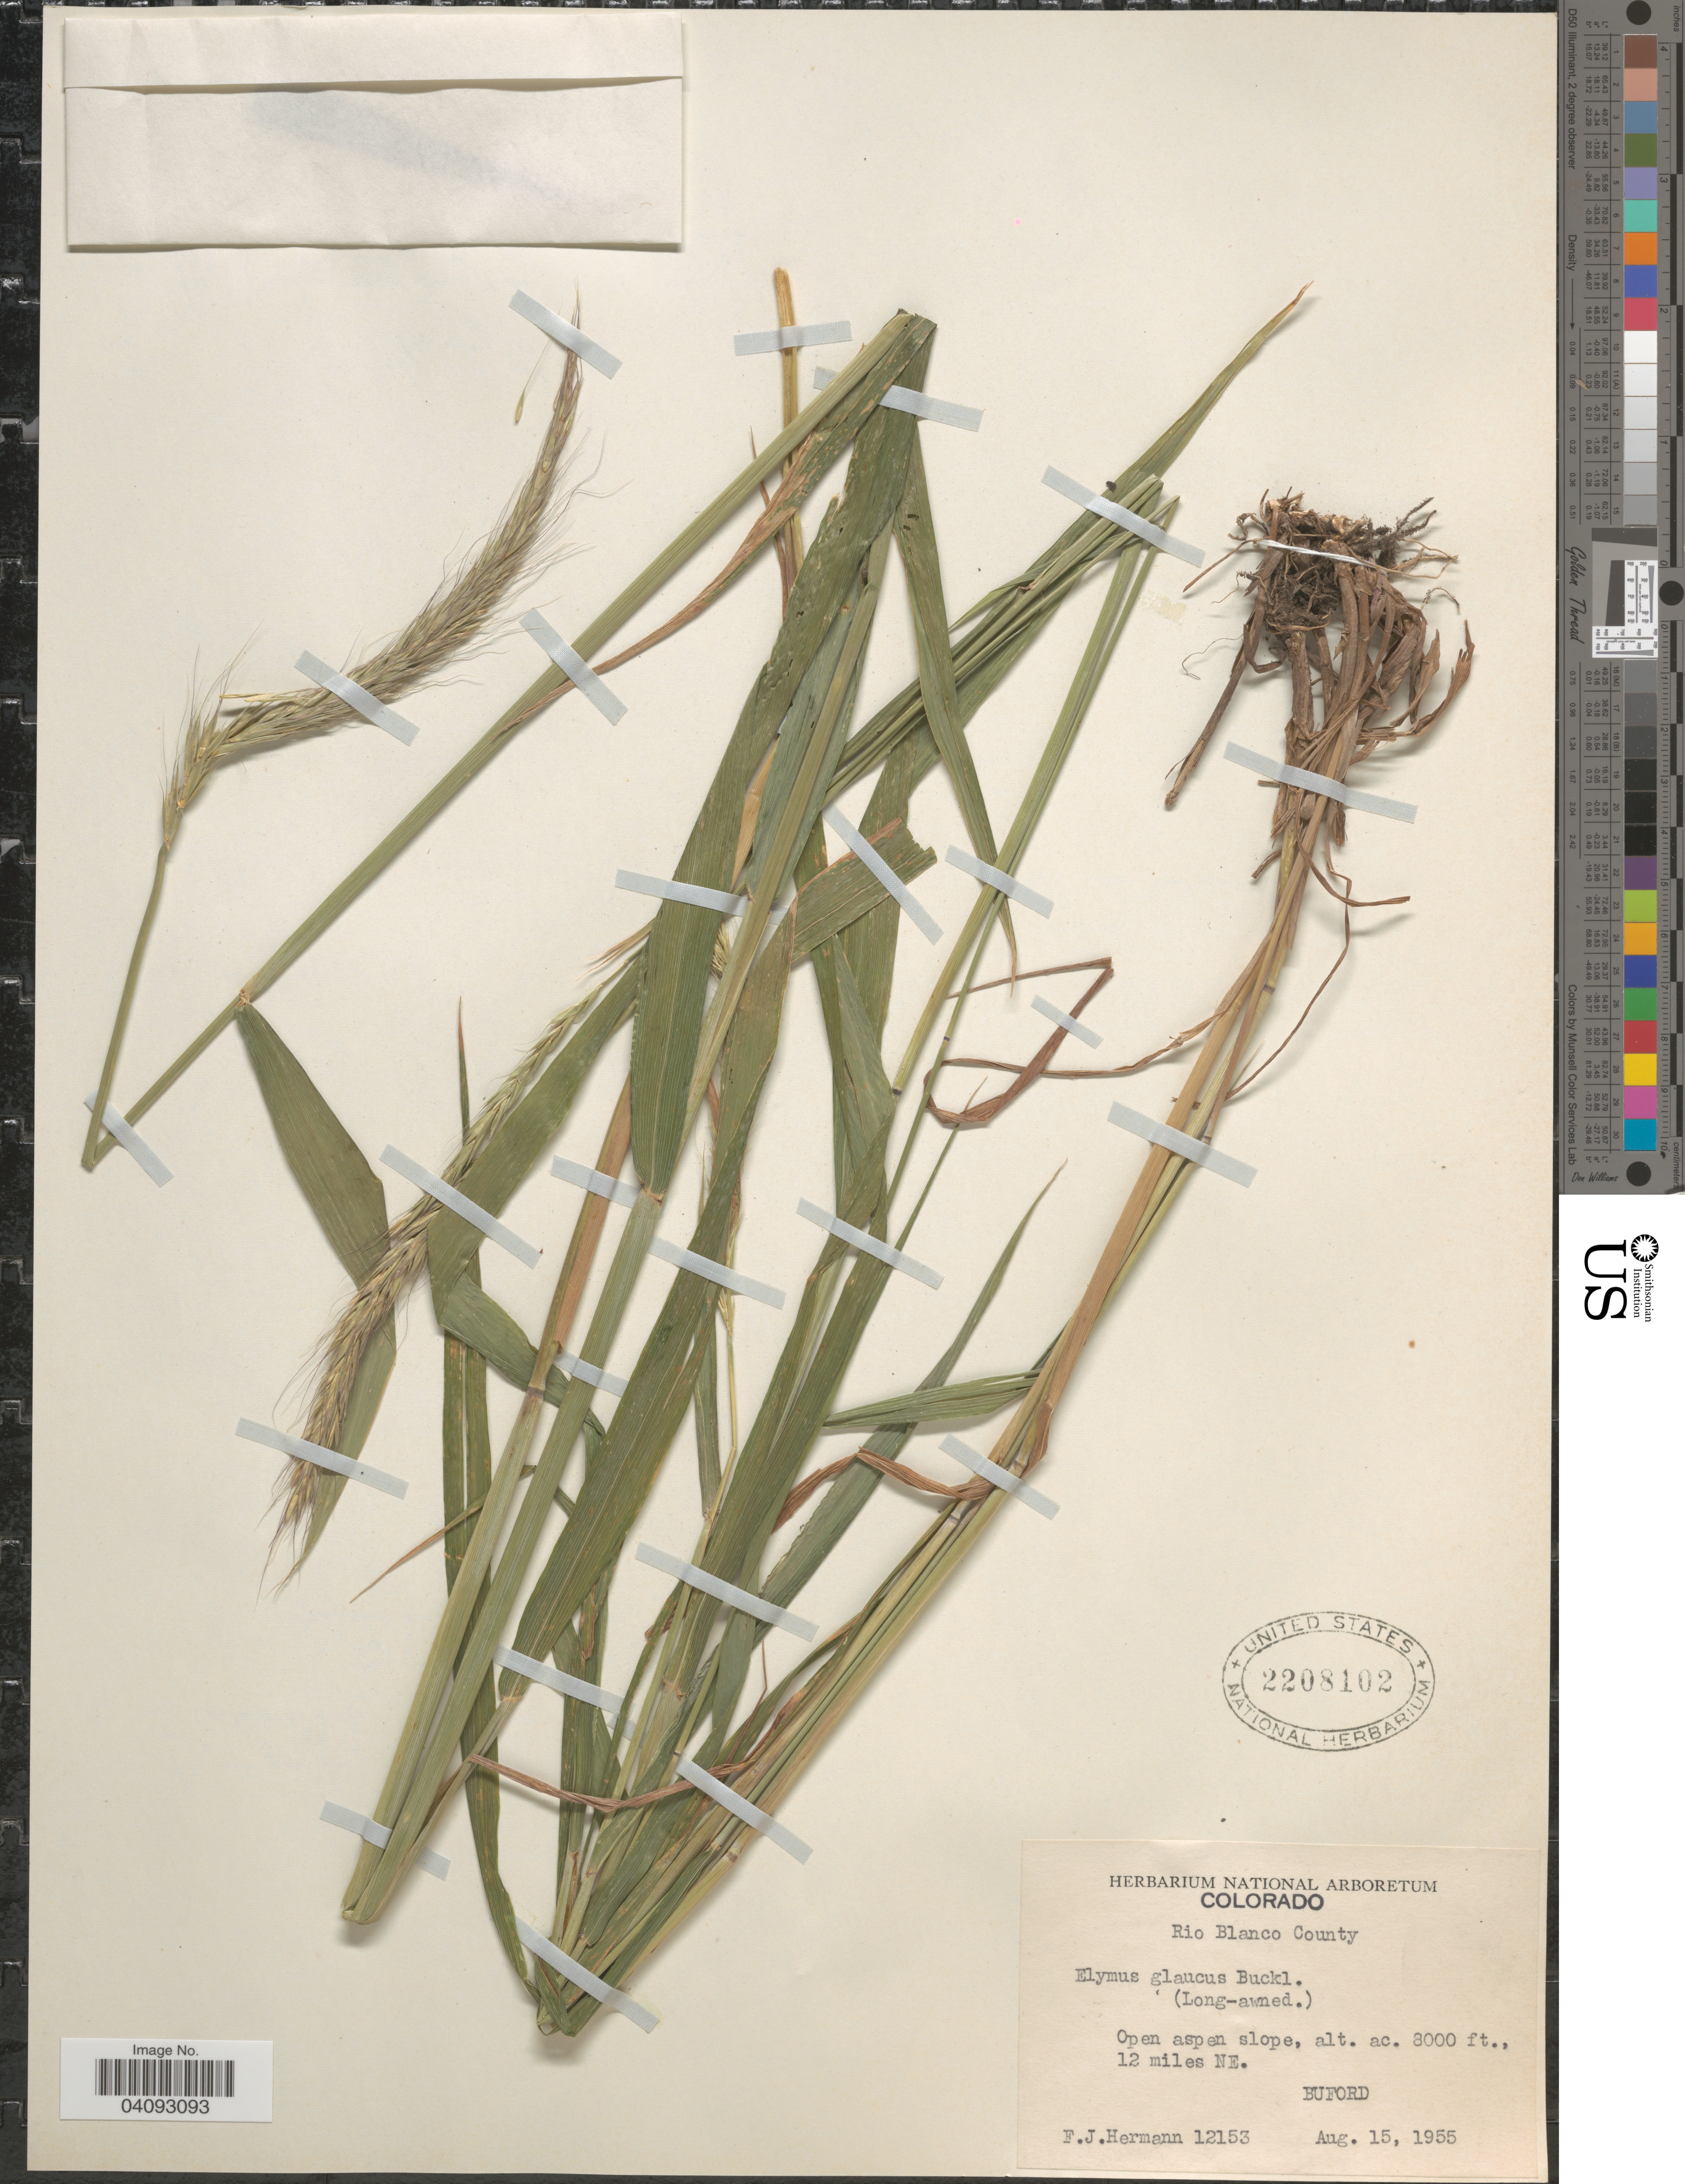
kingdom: Plantae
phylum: Tracheophyta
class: Liliopsida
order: Poales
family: Poaceae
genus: Elymus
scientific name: Elymus glaucus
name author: Buckley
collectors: F. J. Hermann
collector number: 12153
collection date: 1955-08-15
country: United States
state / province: Colorado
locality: Rio Blanco County. Open aspen slope, 12 miles NE. Buford.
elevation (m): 2438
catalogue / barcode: US 2208102